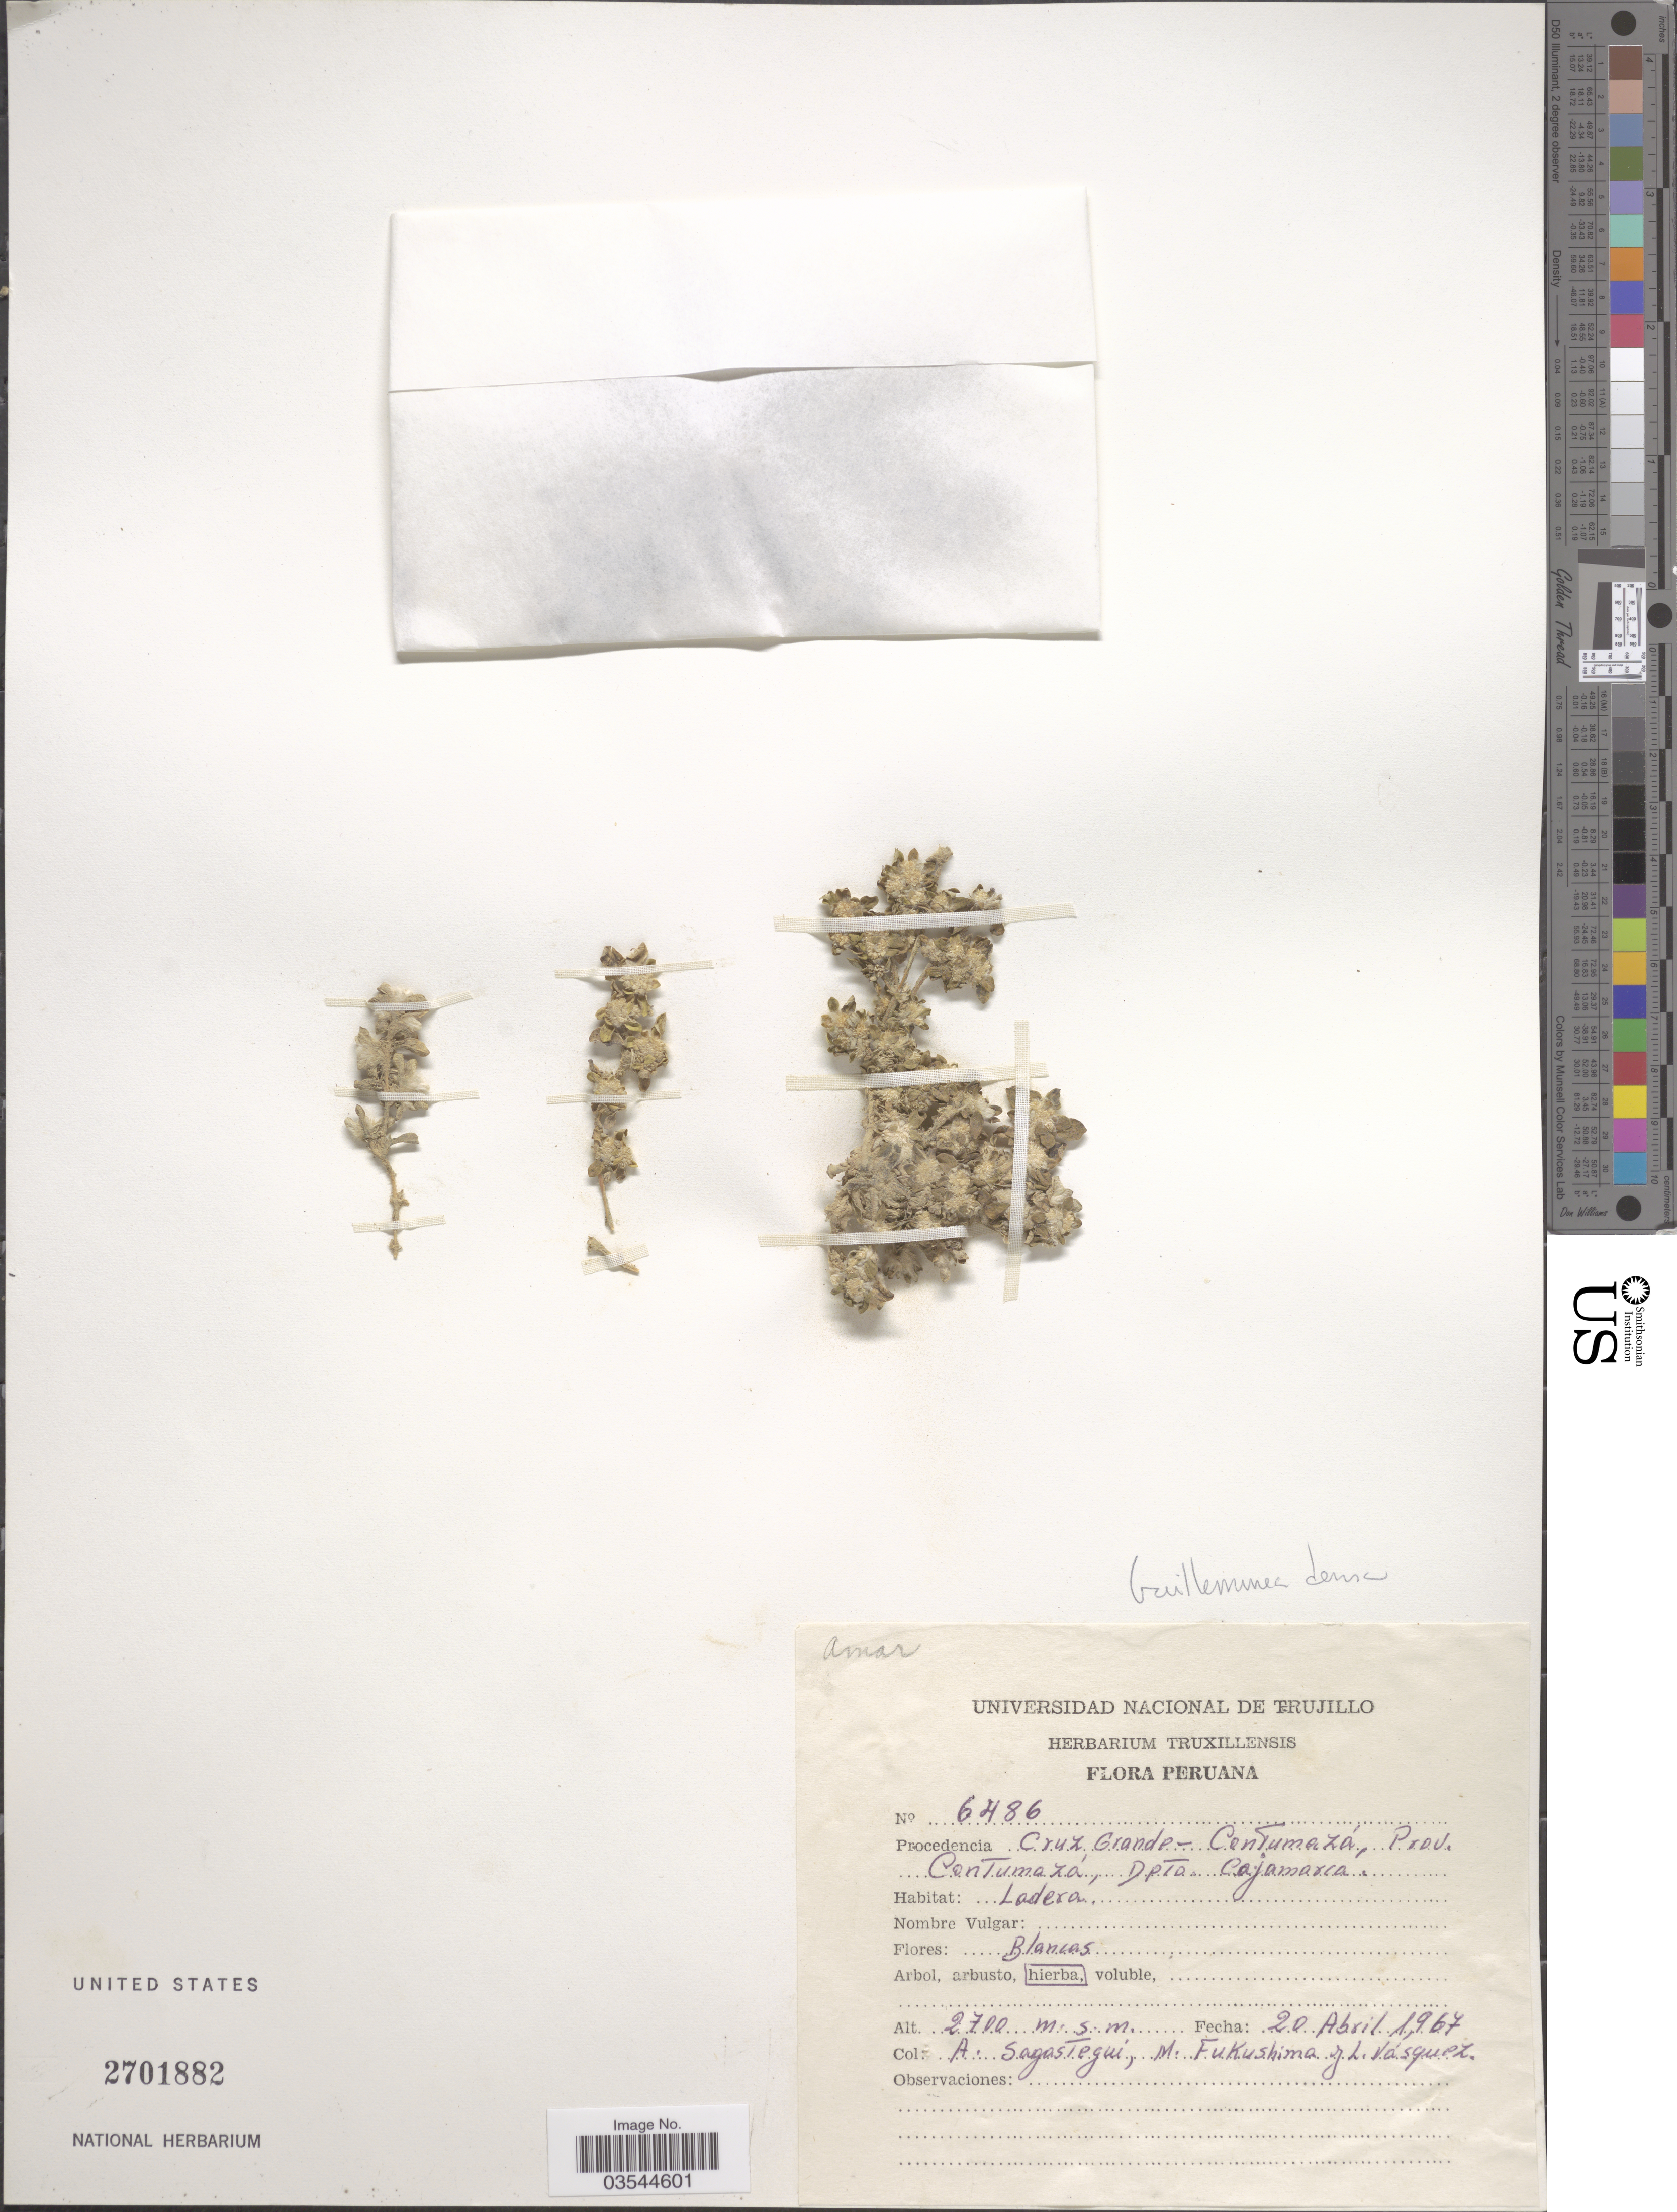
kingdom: Plantae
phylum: Tracheophyta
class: Magnoliopsida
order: Caryophyllales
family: Amaranthaceae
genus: Guilleminea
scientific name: Guilleminea densa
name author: (Humb. & Bonpl. ex Schult.) Moq.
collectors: A. Sagastegui, M. Fukushima & L. Vasquez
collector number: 6486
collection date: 1967-04-20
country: Peru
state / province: Cajamarca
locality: Procedencia Cruz Grande - Contumazá, Prov. Contumazá, Dpto. Cajamarca.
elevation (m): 2700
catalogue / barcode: US 2701882